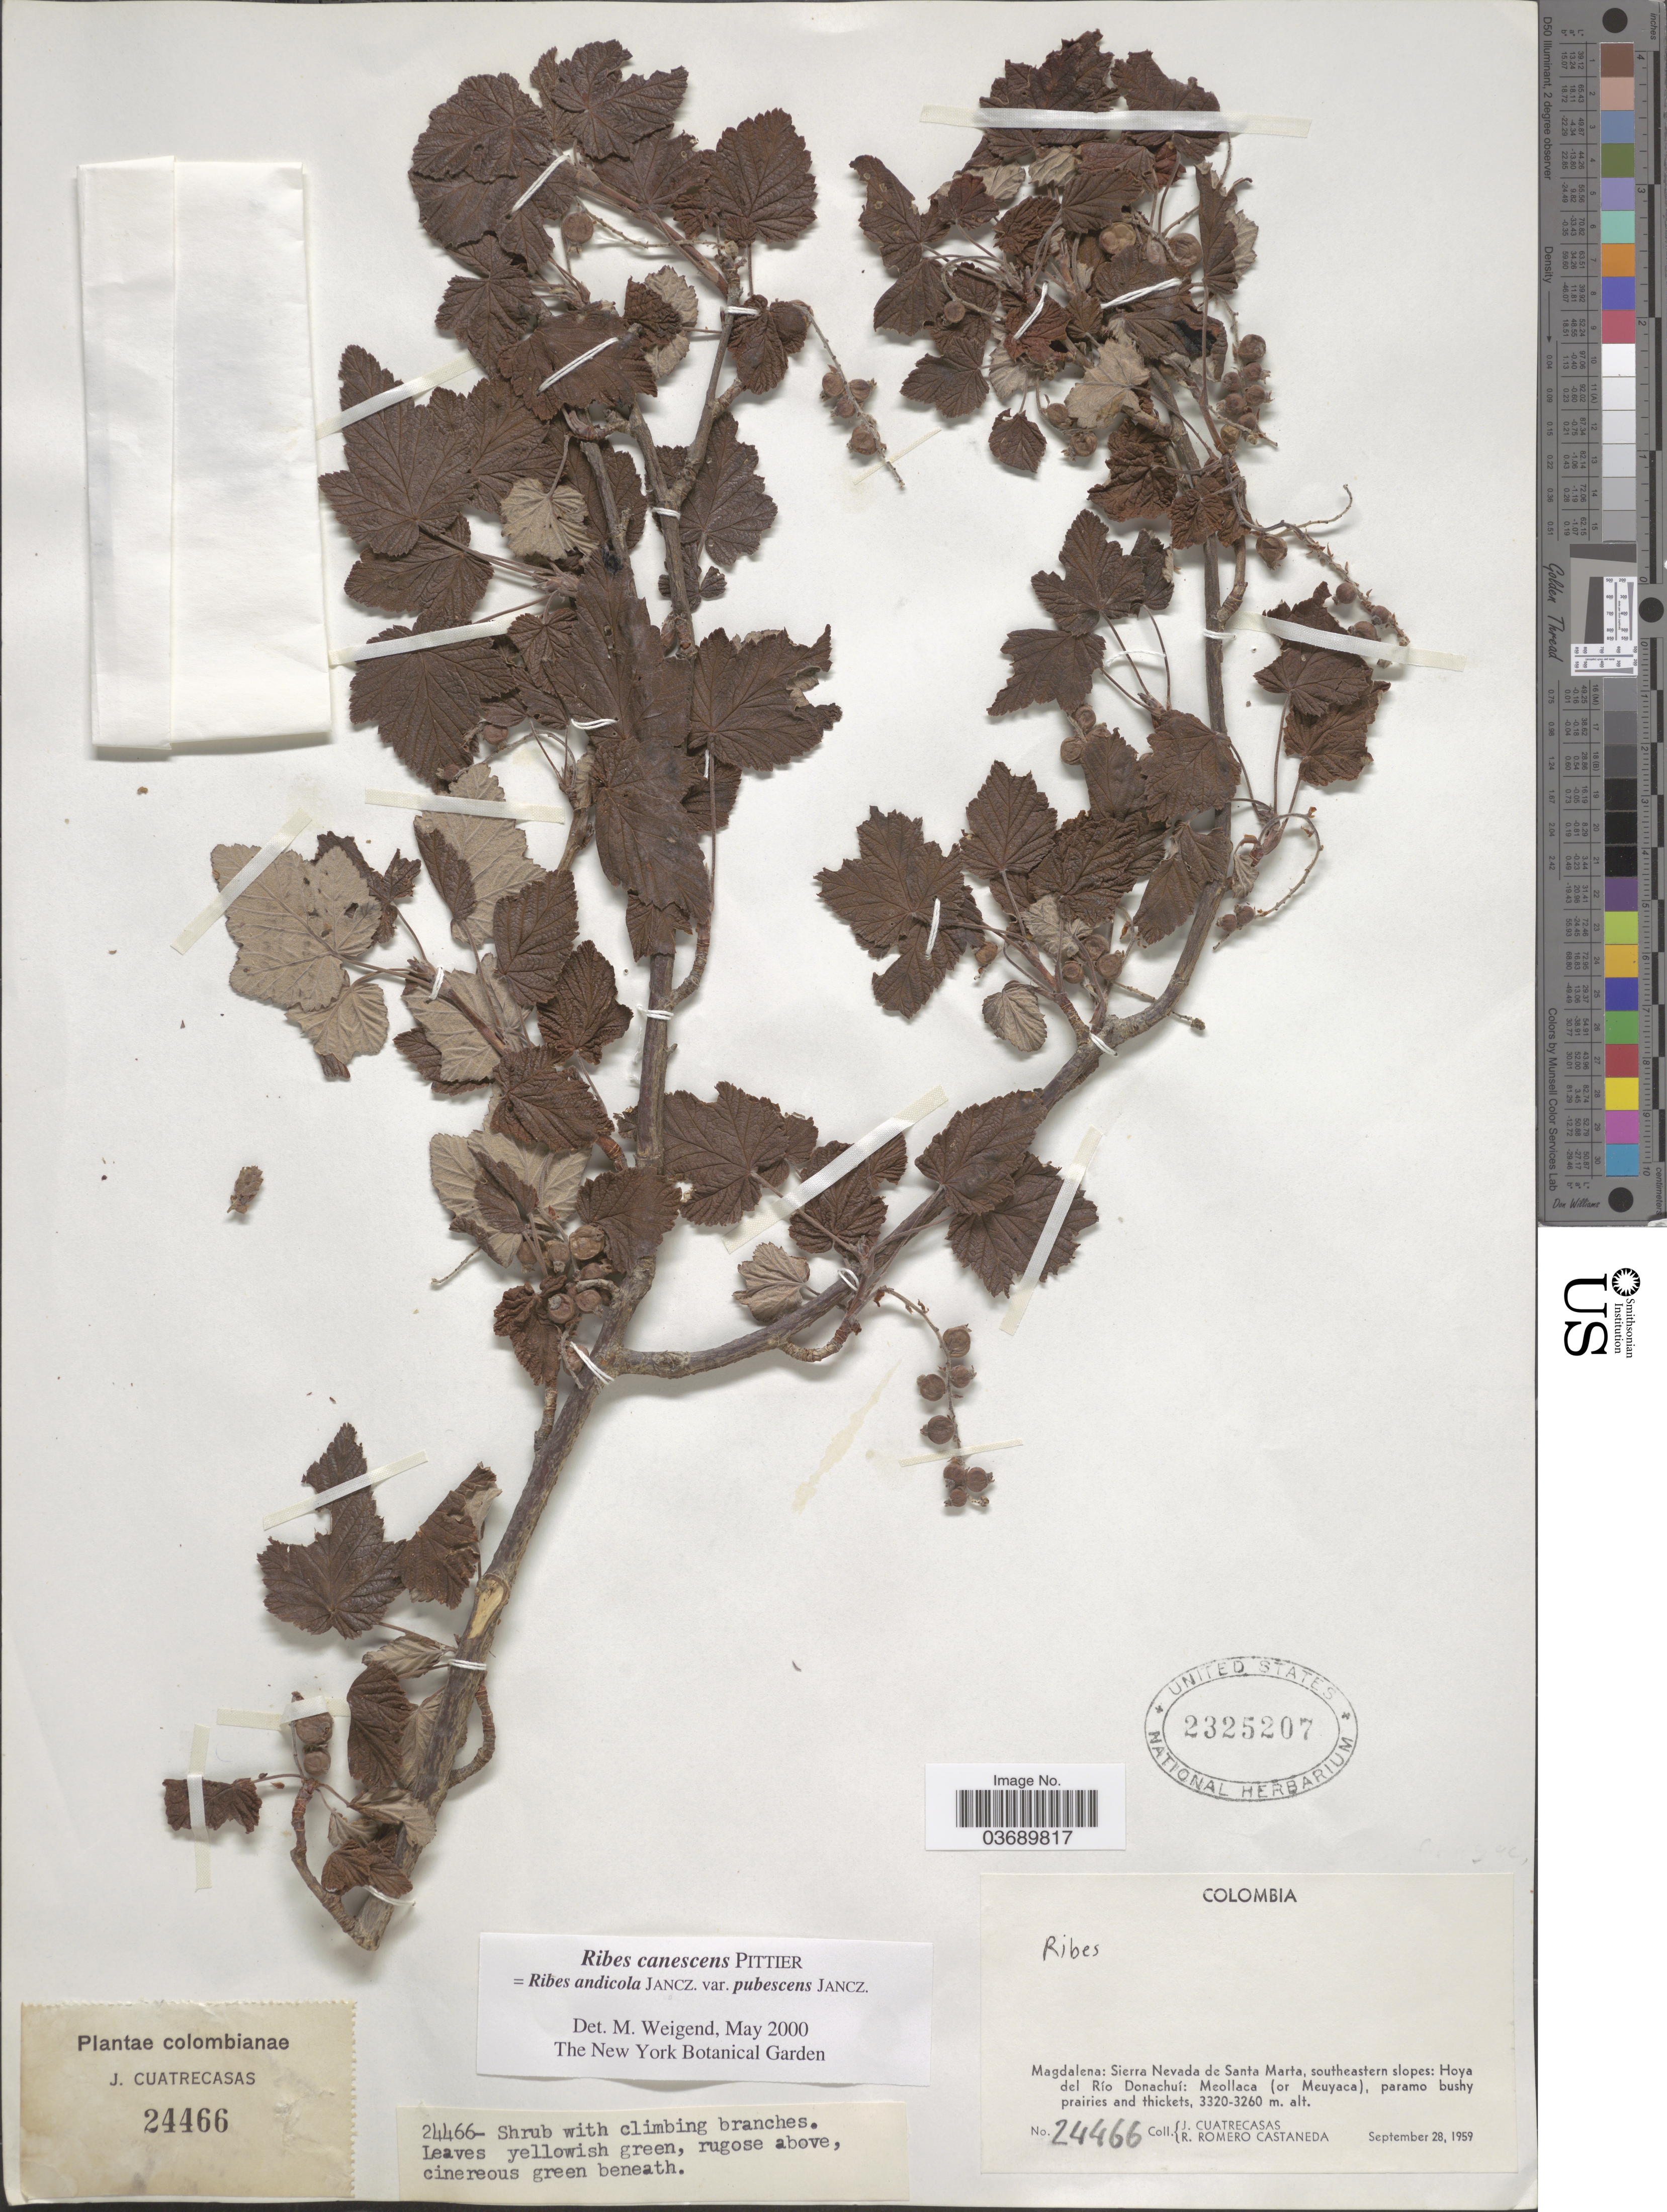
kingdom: Plantae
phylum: Tracheophyta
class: Magnoliopsida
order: Saxifragales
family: Grossulariaceae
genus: Ribes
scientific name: Ribes canescens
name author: Pittier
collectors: J. Cuatrecasas & R. Romero Castañeda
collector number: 24466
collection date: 1959-09-28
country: Colombia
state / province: Magdalena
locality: Sierra Nevada de Santa Marta, southeastern slopes: Hoya del Río Donachuí: Meollaca (or Meuyaca).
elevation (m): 3260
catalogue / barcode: US 2325207